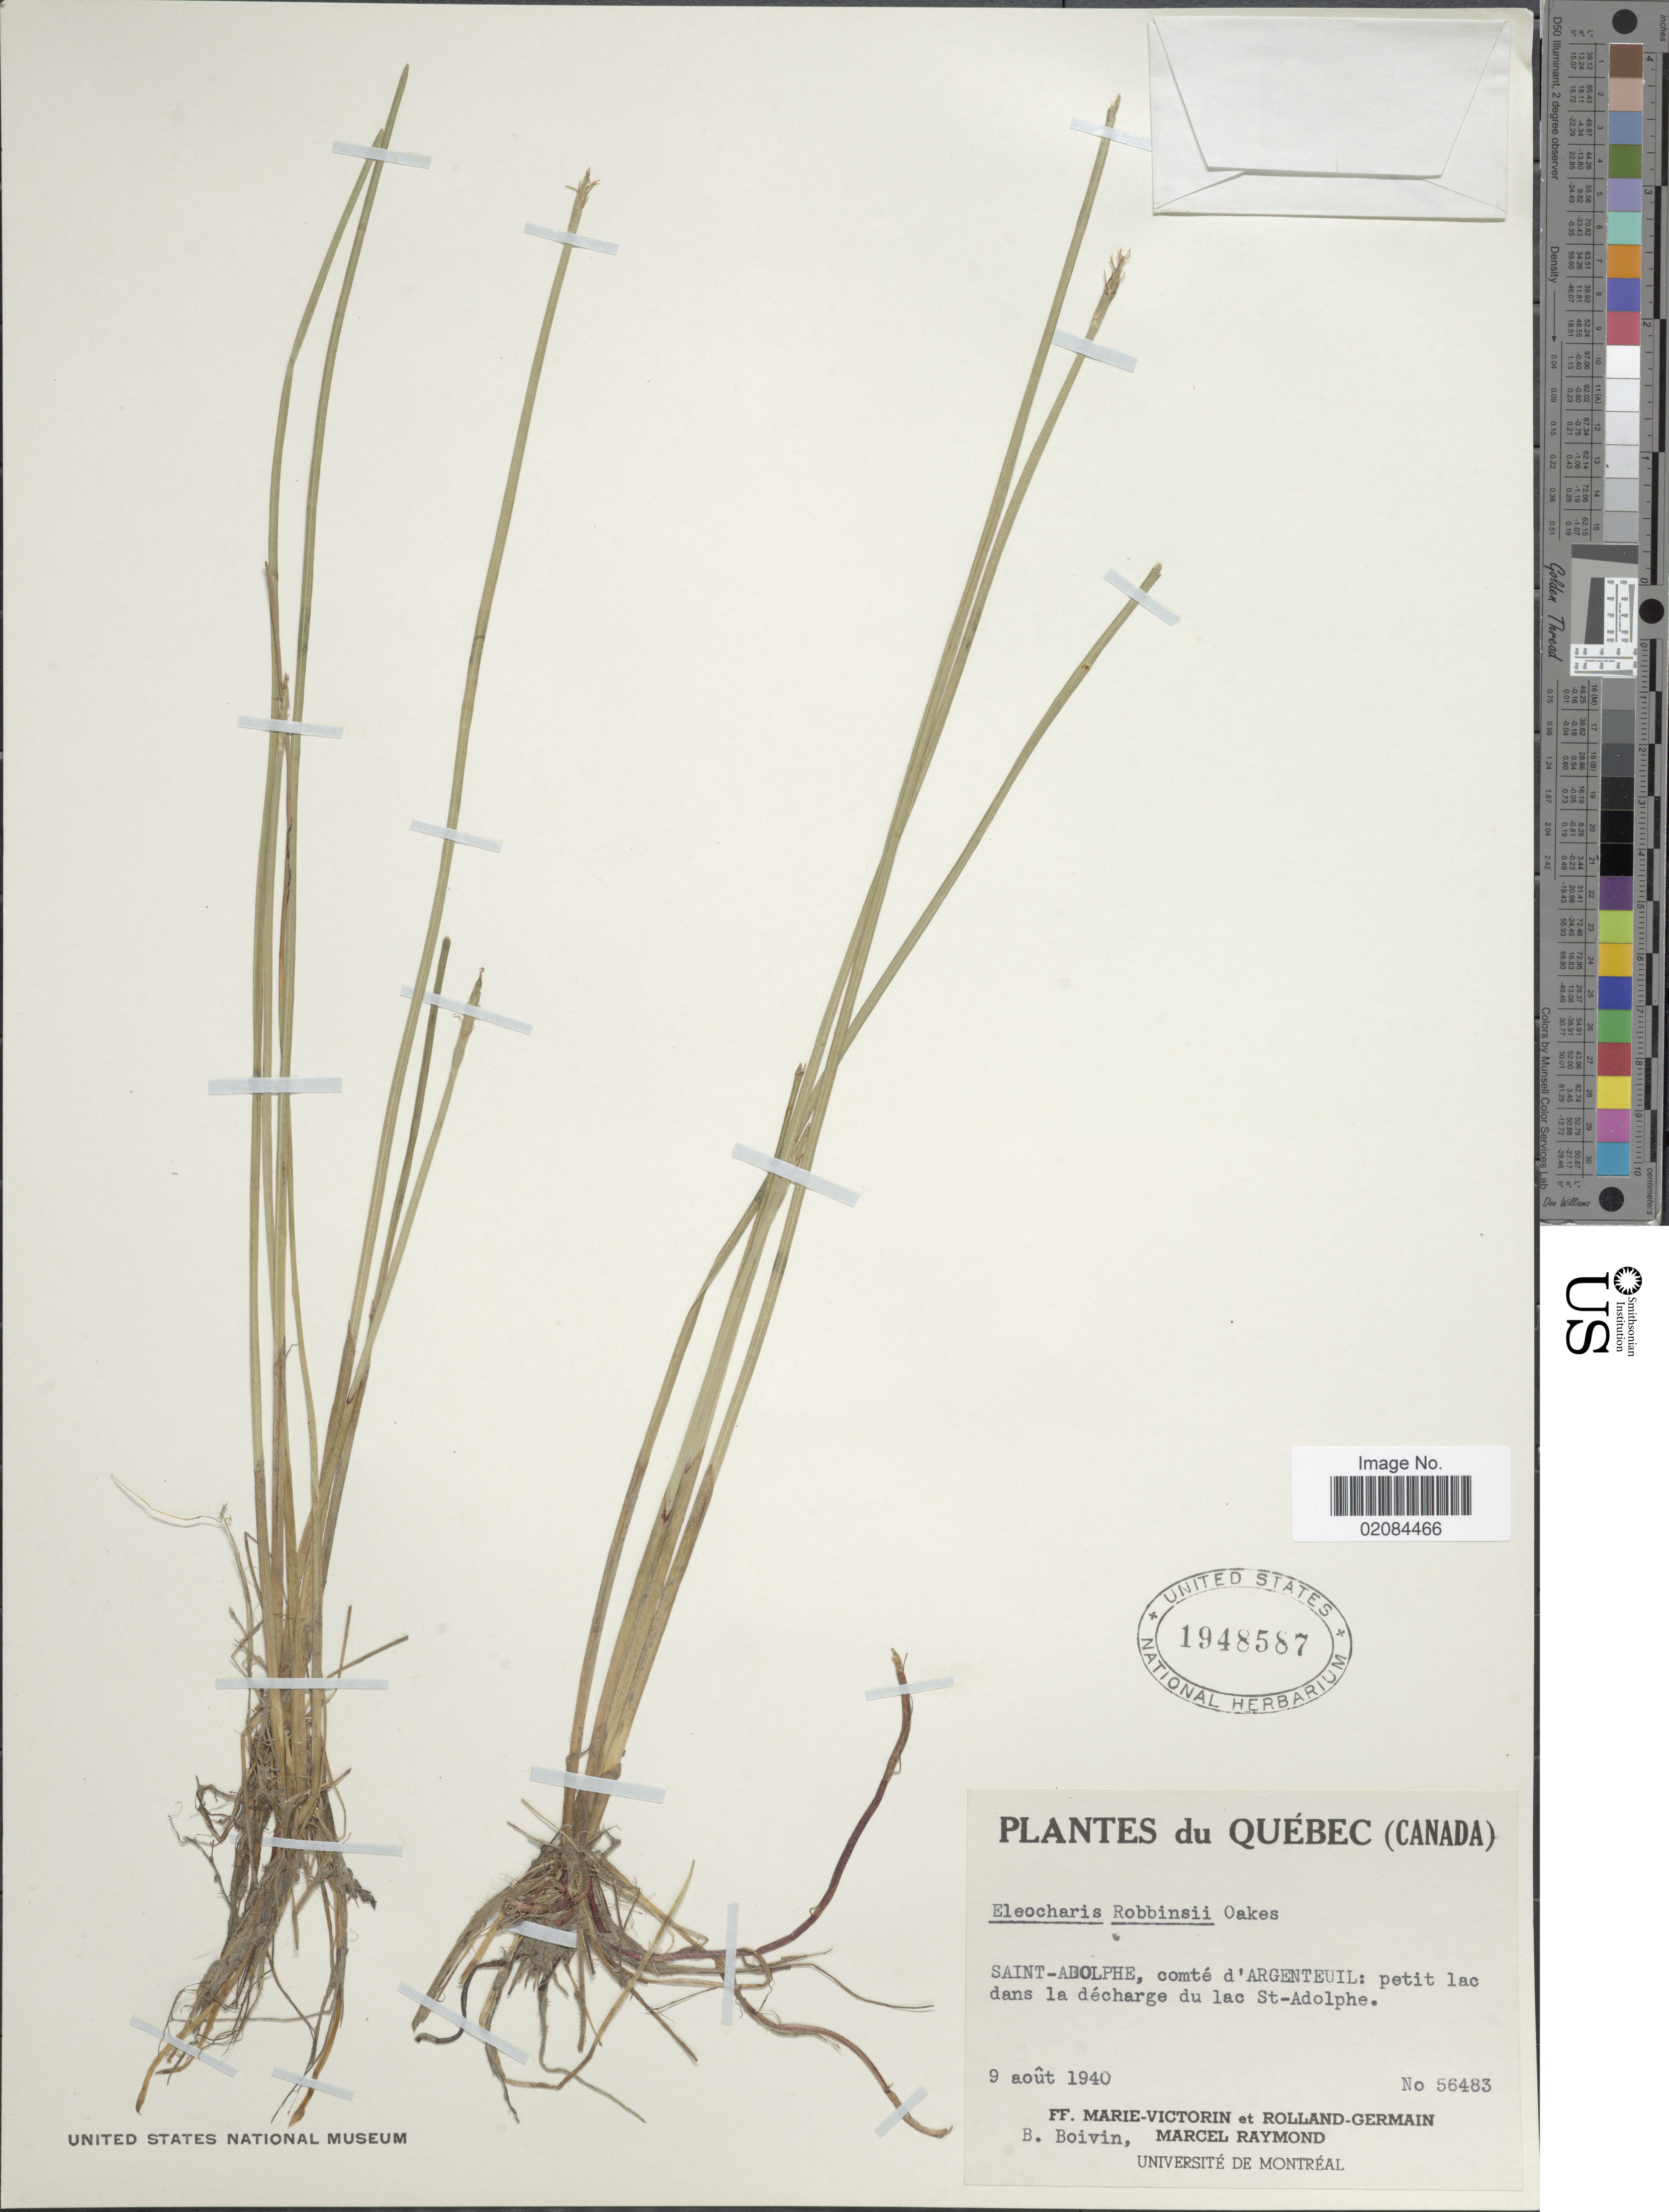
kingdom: Plantae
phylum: Tracheophyta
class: Liliopsida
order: Poales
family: Cyperaceae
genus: Eleocharis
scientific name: Eleocharis robbinsii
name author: Oakes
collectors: F. Marie-Victorin, Rolland-Germain, J. R. B. Boivin & M. Raymond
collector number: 56483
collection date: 1940-08-09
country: Canada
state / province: Quebec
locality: Saint-Abolphe, comte d'Argenteuil: petit lac dans la decharge du lac St. Adolphe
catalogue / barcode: US 1948587